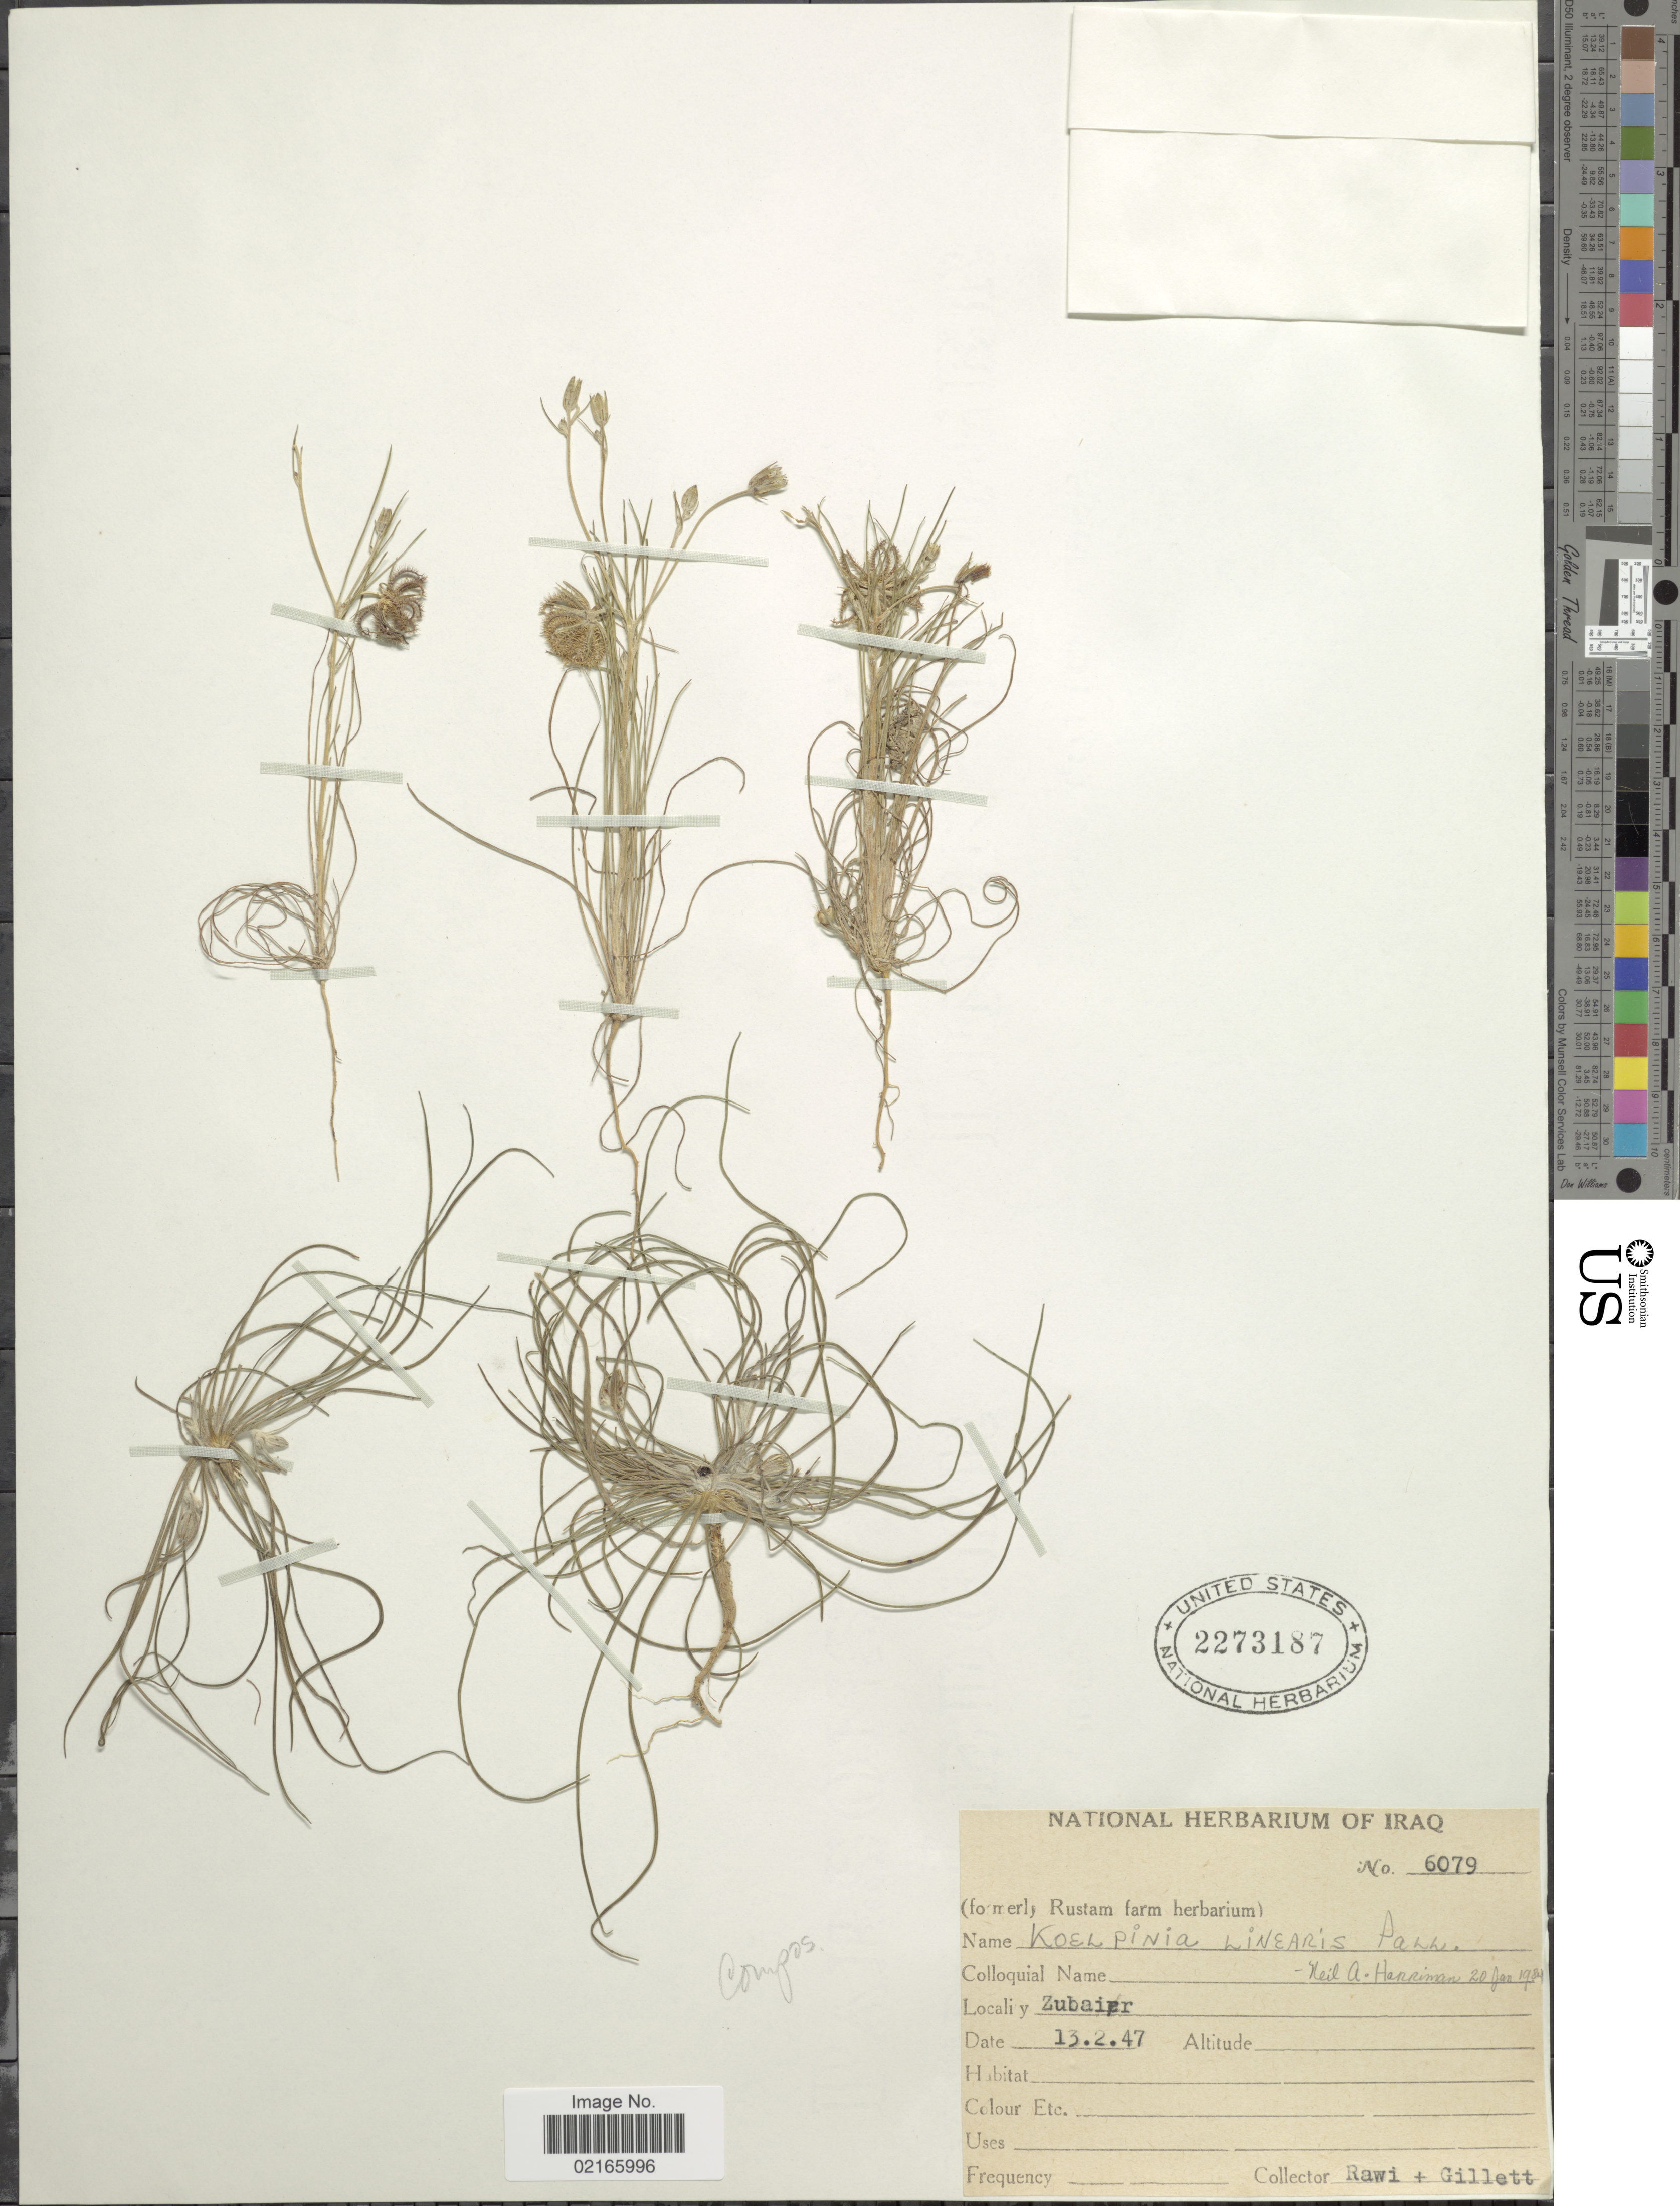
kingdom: Plantae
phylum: Tracheophyta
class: Magnoliopsida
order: Asterales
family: Asteraceae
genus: Koelpinia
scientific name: Koelpinia linearis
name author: Pall.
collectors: -. Rawi & Gillett, --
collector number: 6079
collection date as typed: Transcribed d/m/y: 13/2/47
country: Iraq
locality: Zubaiar [interpreted]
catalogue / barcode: US 2273187